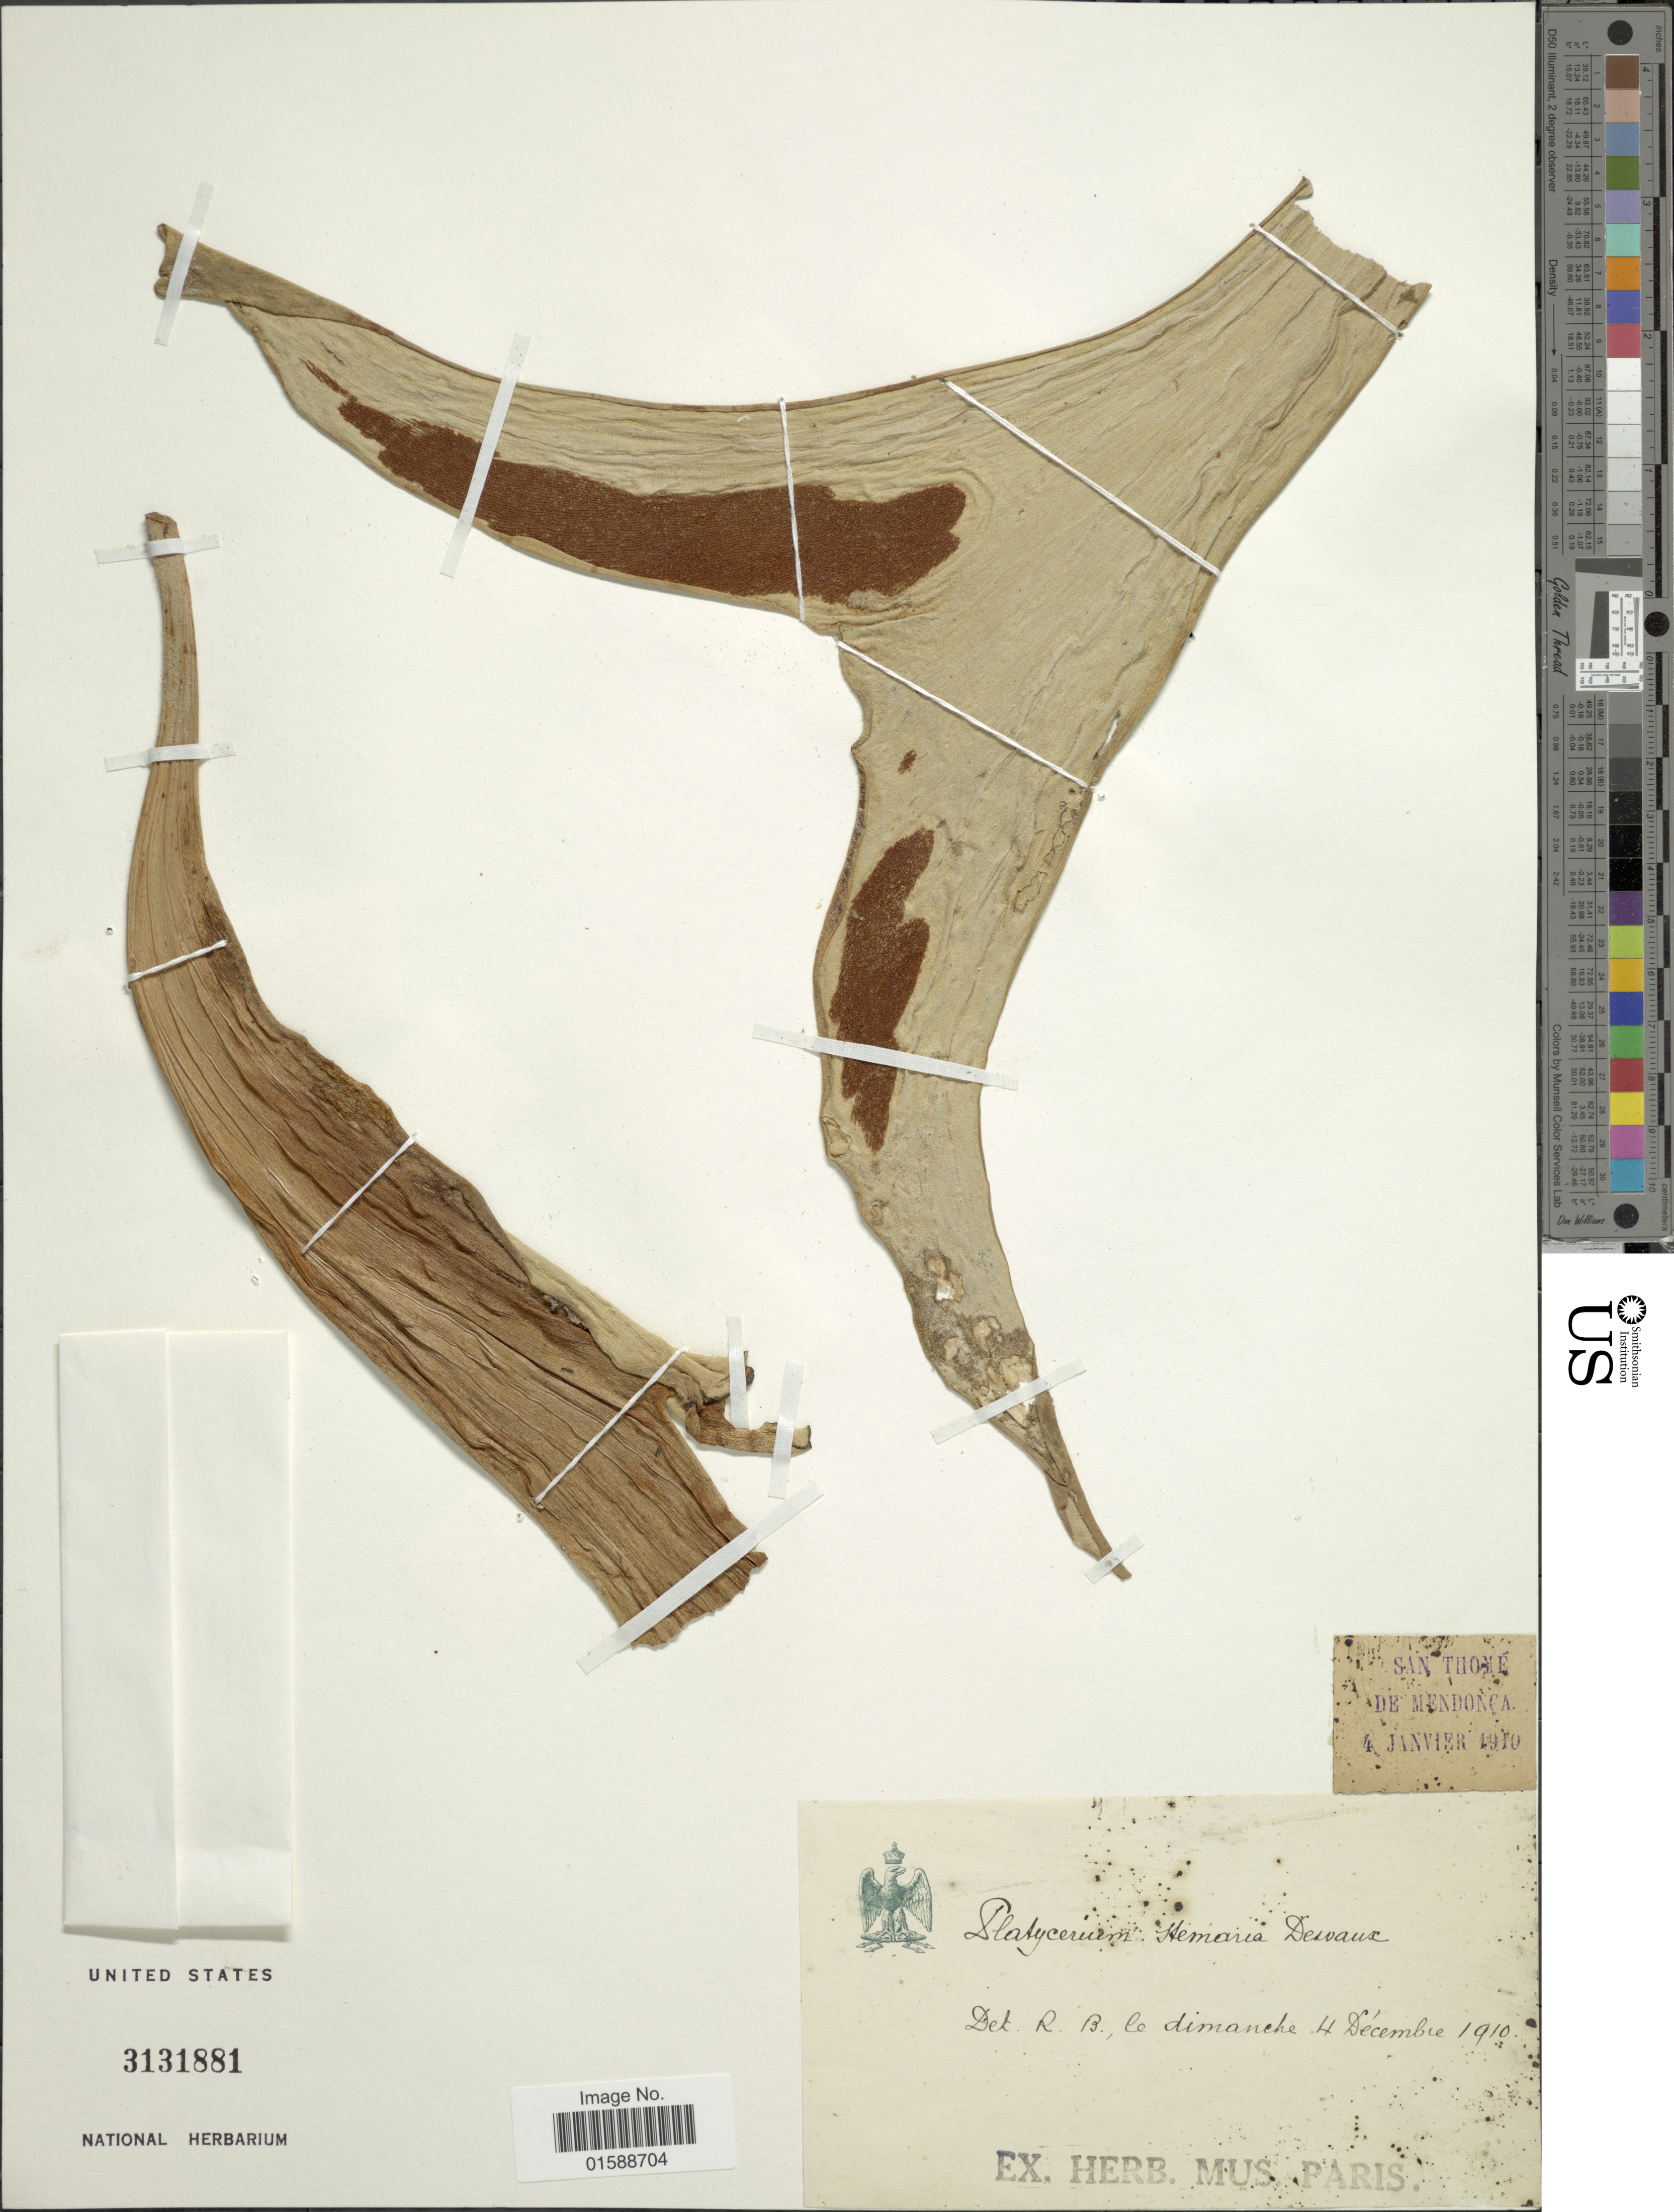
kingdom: Plantae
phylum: Tracheophyta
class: Polypodiopsida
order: Polypodiales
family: Polypodiaceae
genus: Platycerium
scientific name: Platycerium stemaria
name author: (P. Beauv.) Desv.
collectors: ex herb. Mus. Paris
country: São Tomé and Principe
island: Sao Tome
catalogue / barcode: US 3131881